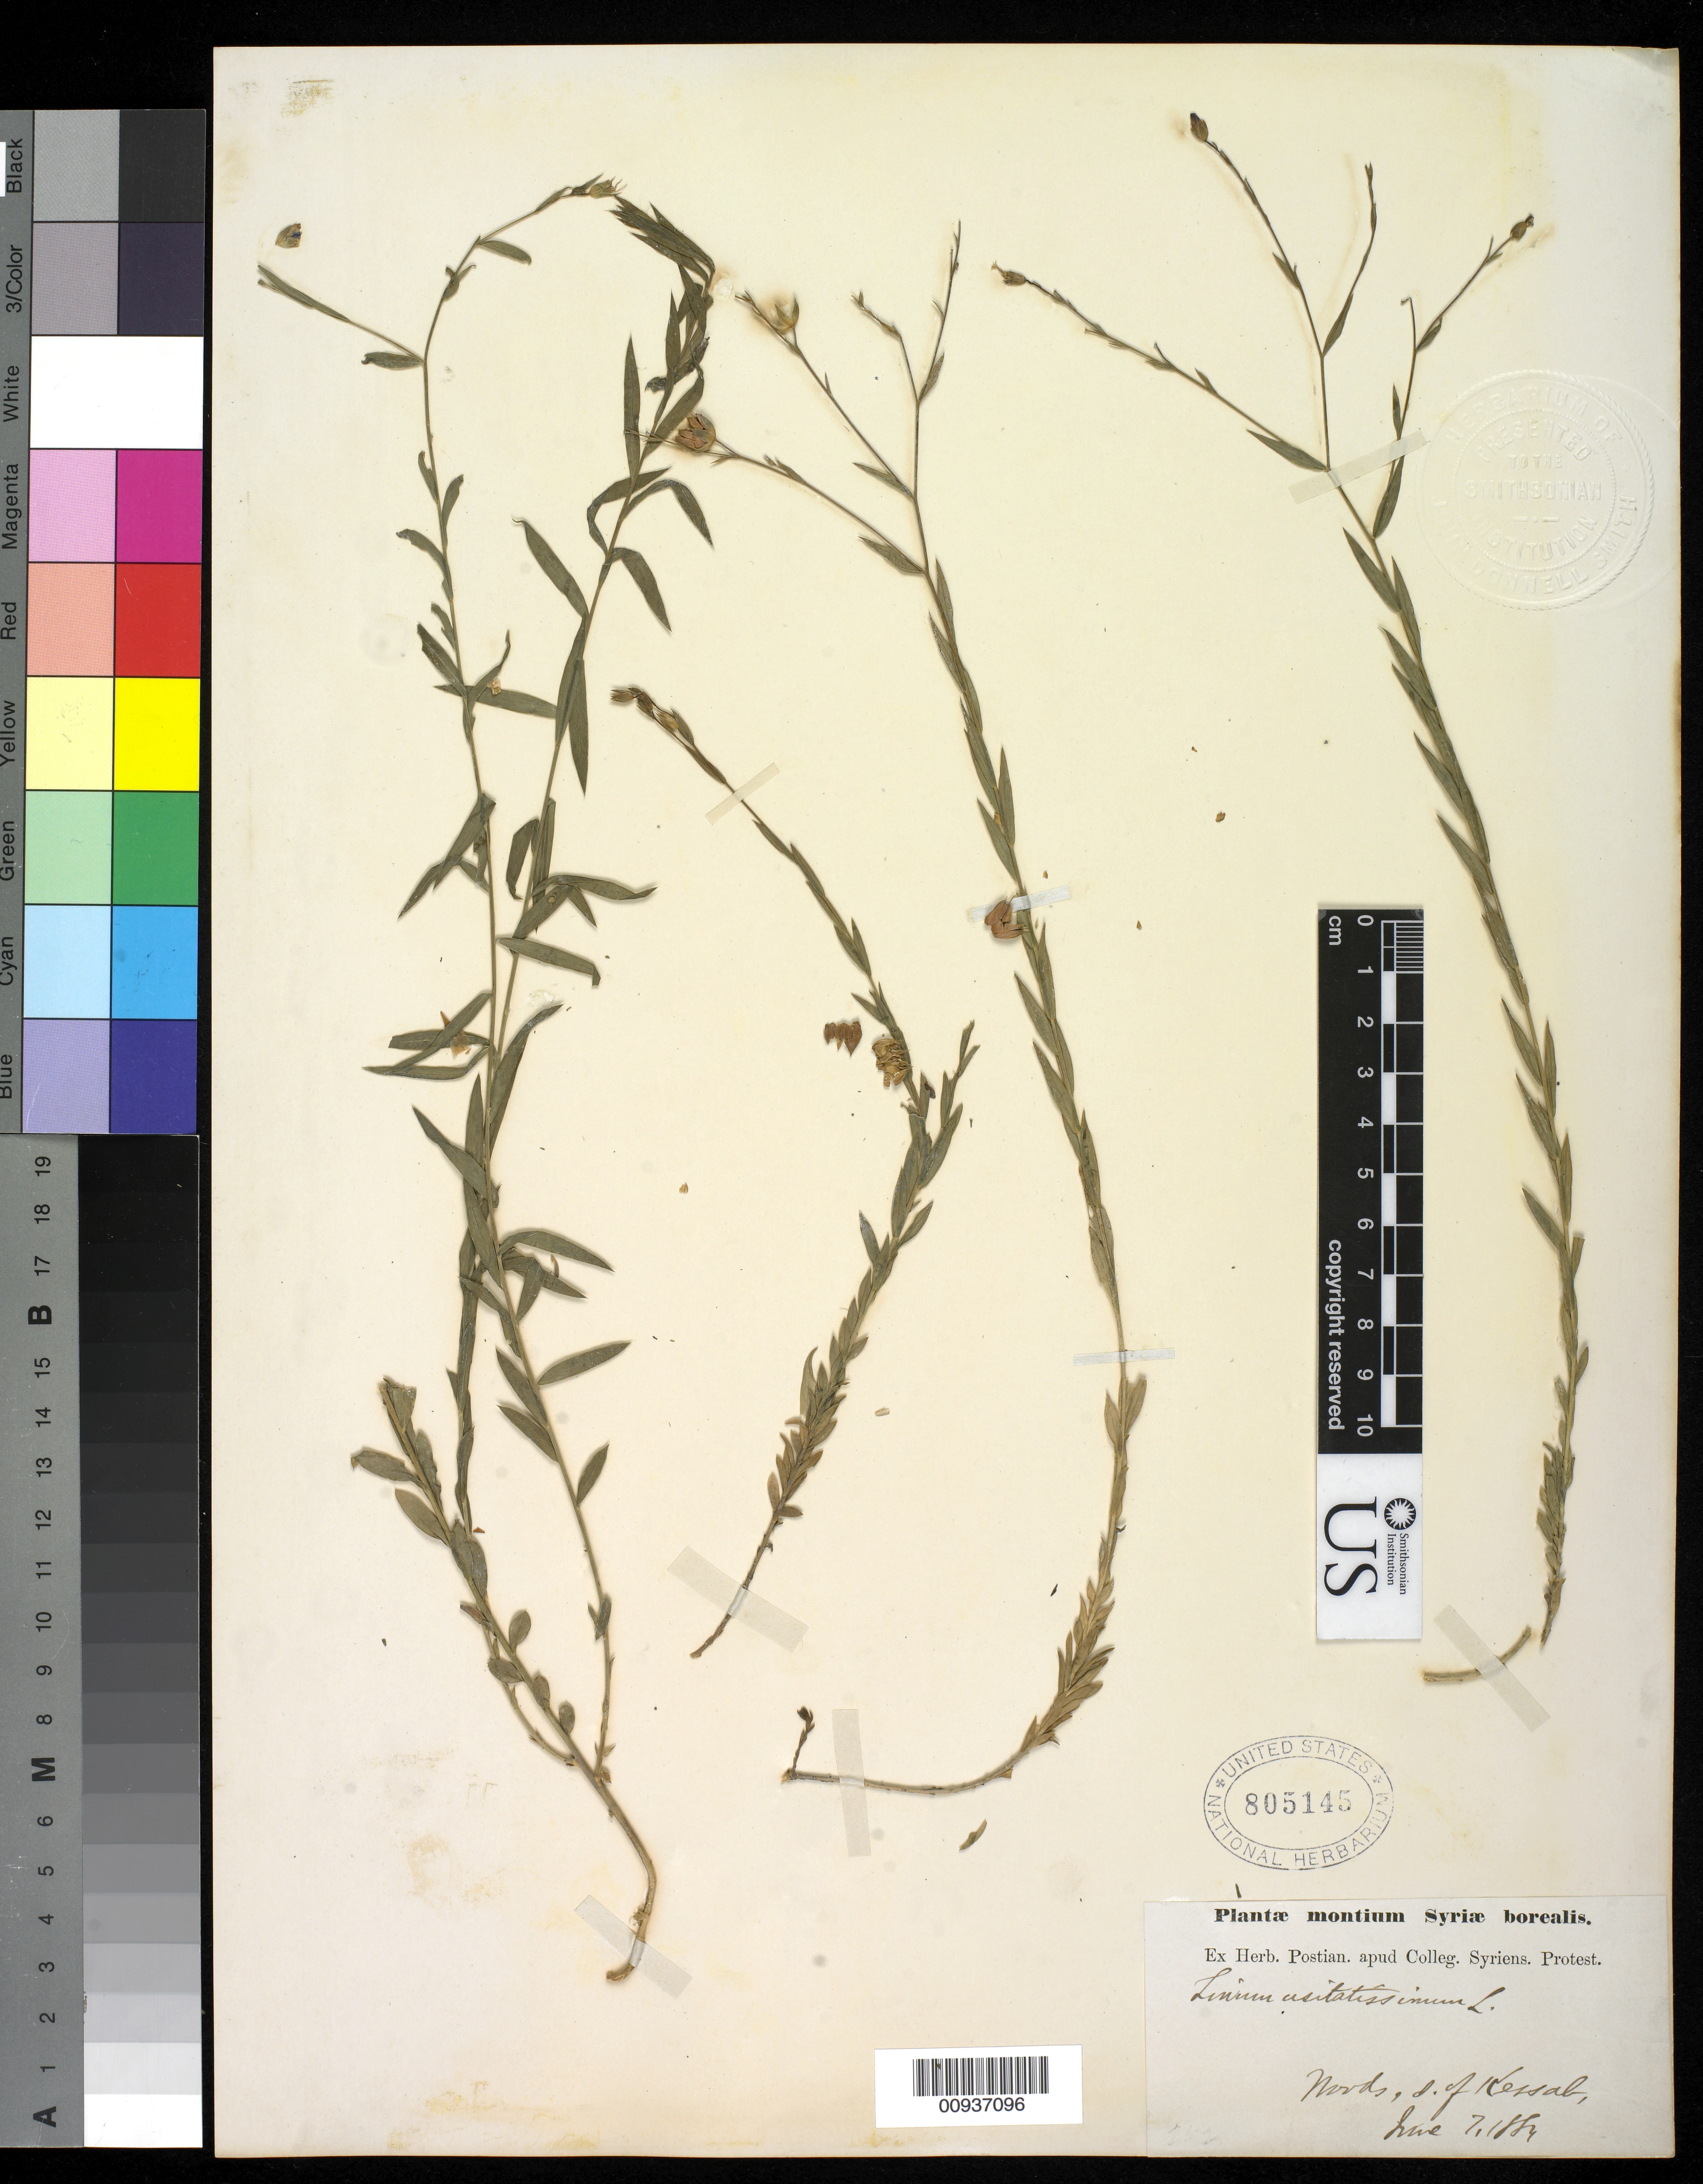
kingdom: Plantae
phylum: Tracheophyta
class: Magnoliopsida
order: Malpighiales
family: Linaceae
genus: Linum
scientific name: Linum usitatissimum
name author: L.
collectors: -. Postian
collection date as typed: Jul 1884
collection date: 1884-07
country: Syria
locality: Kasab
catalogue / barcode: US 805145